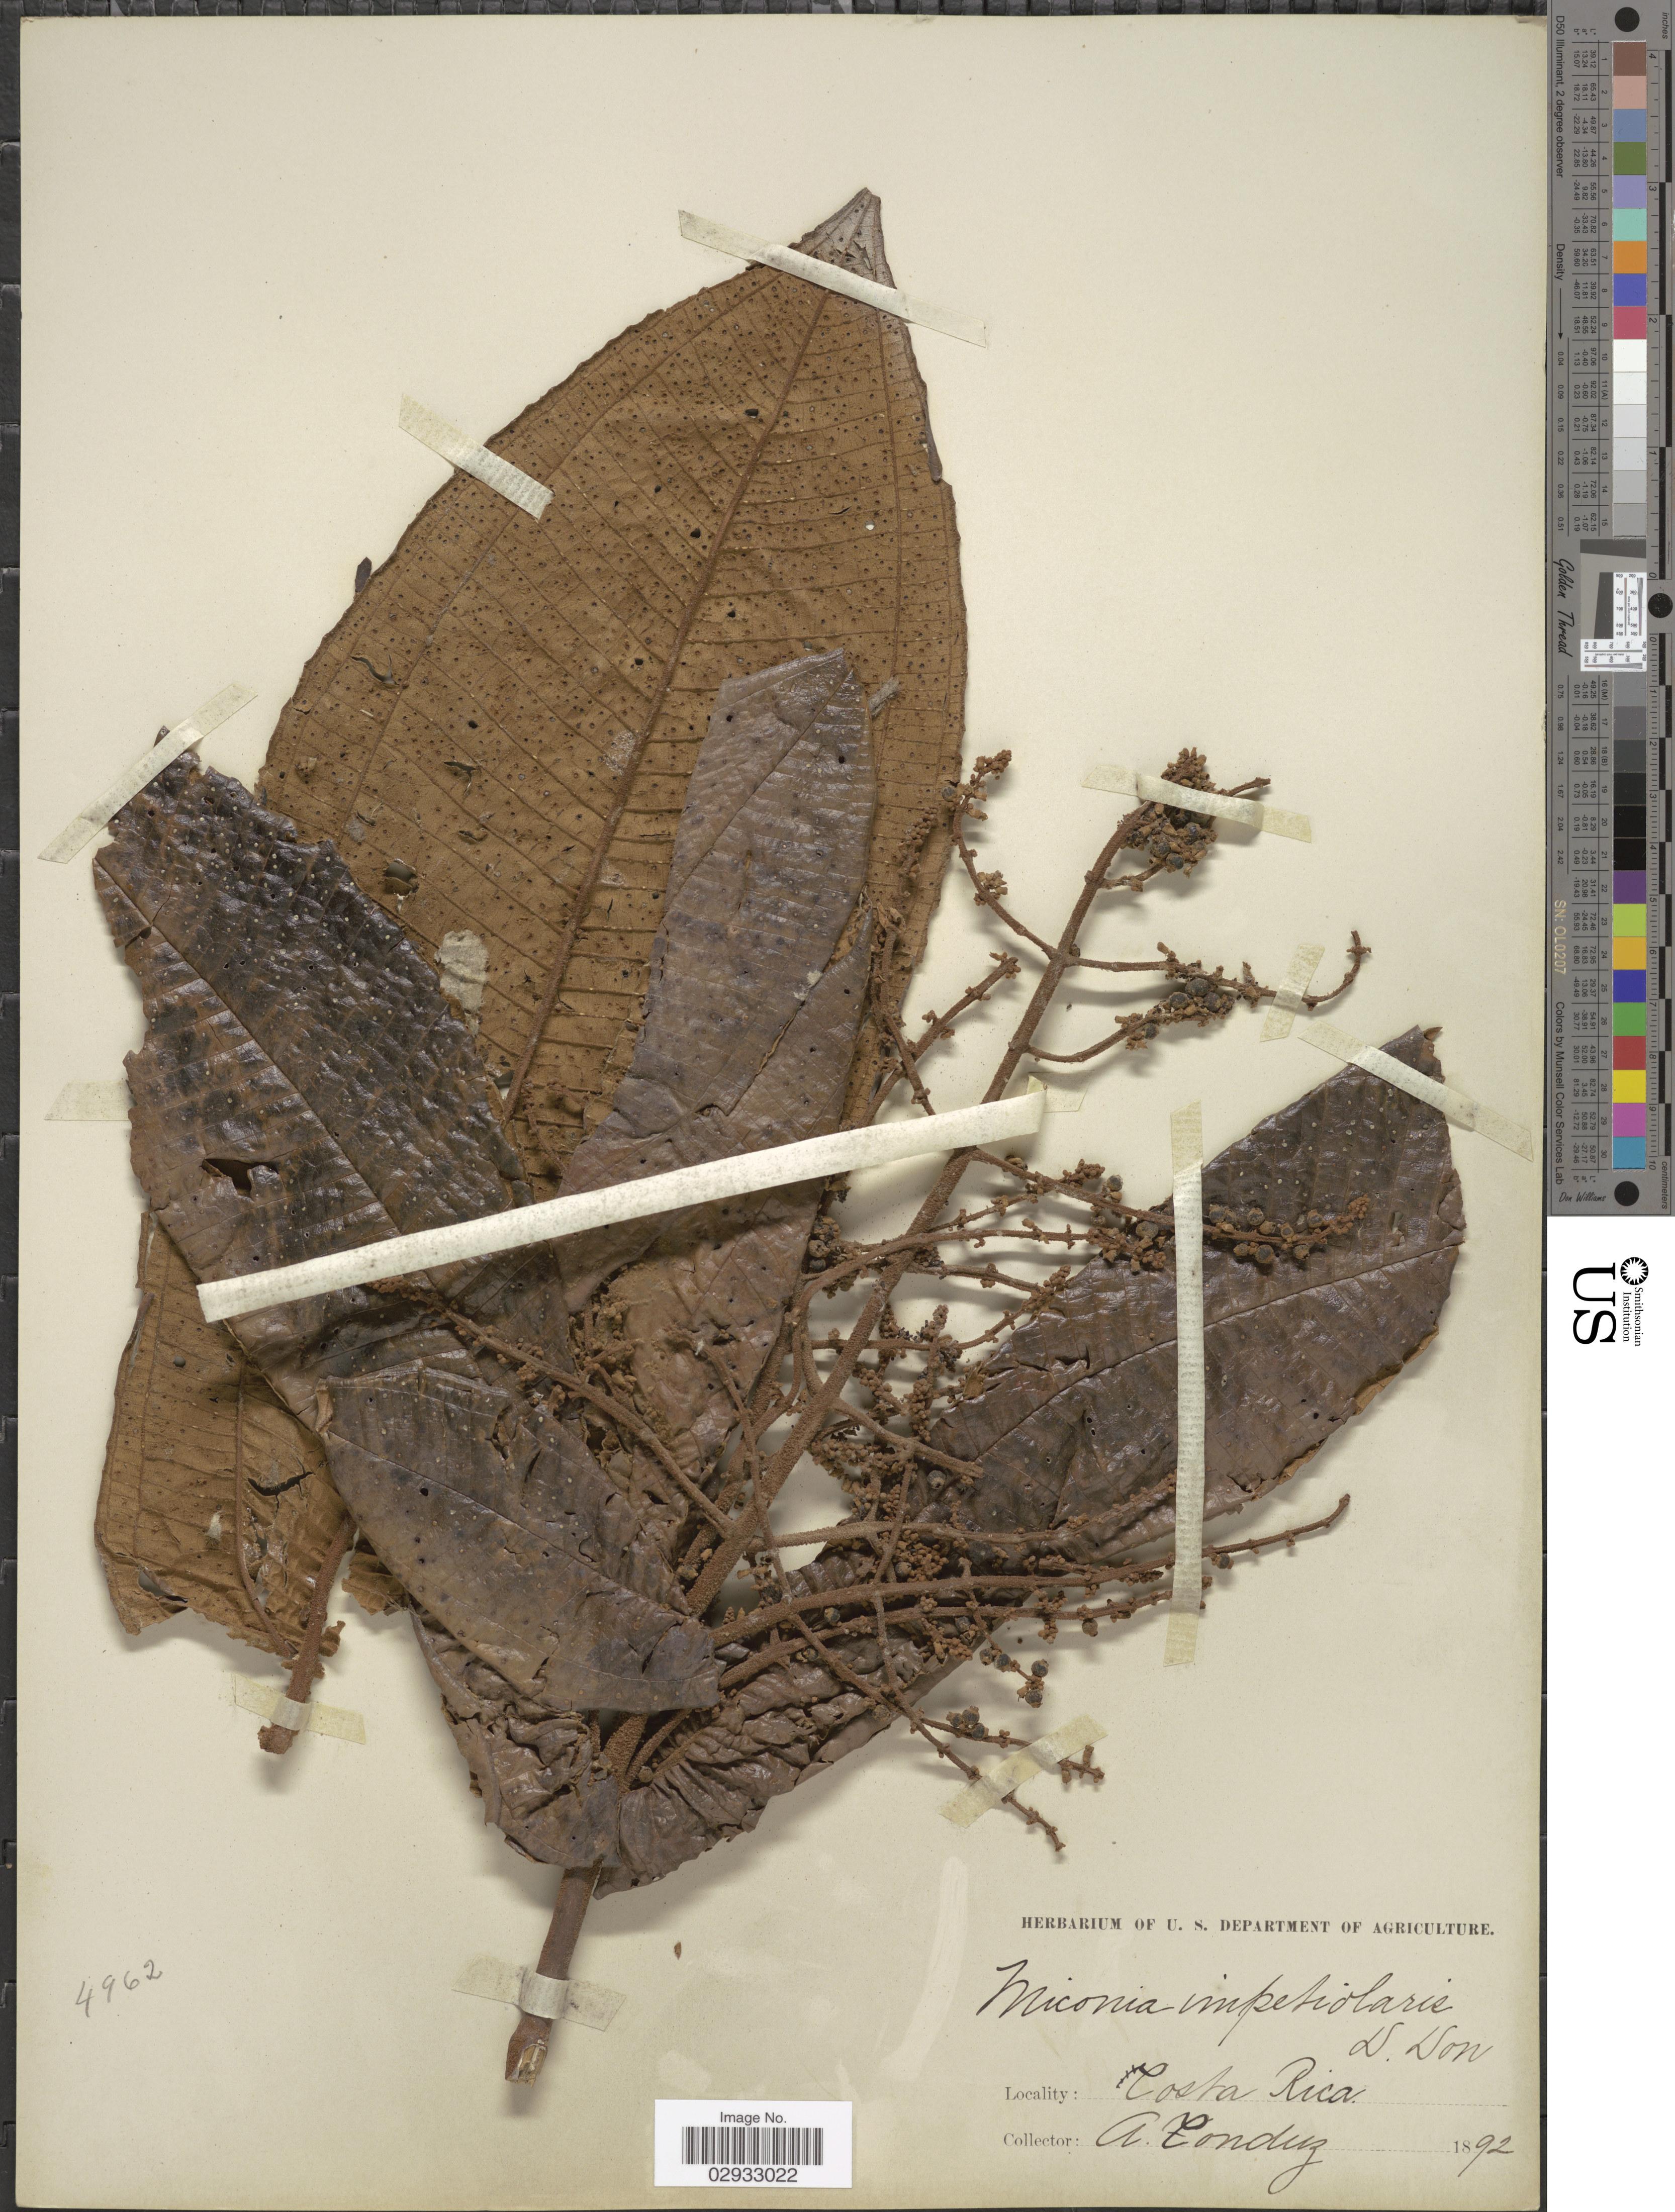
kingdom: Plantae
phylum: Tracheophyta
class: Magnoliopsida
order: Myrtales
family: Melastomataceae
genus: Miconia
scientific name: Miconia impetiolaris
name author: (Sw.) D. Don ex DC.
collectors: A. Tonduz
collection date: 1892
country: Costa Rica